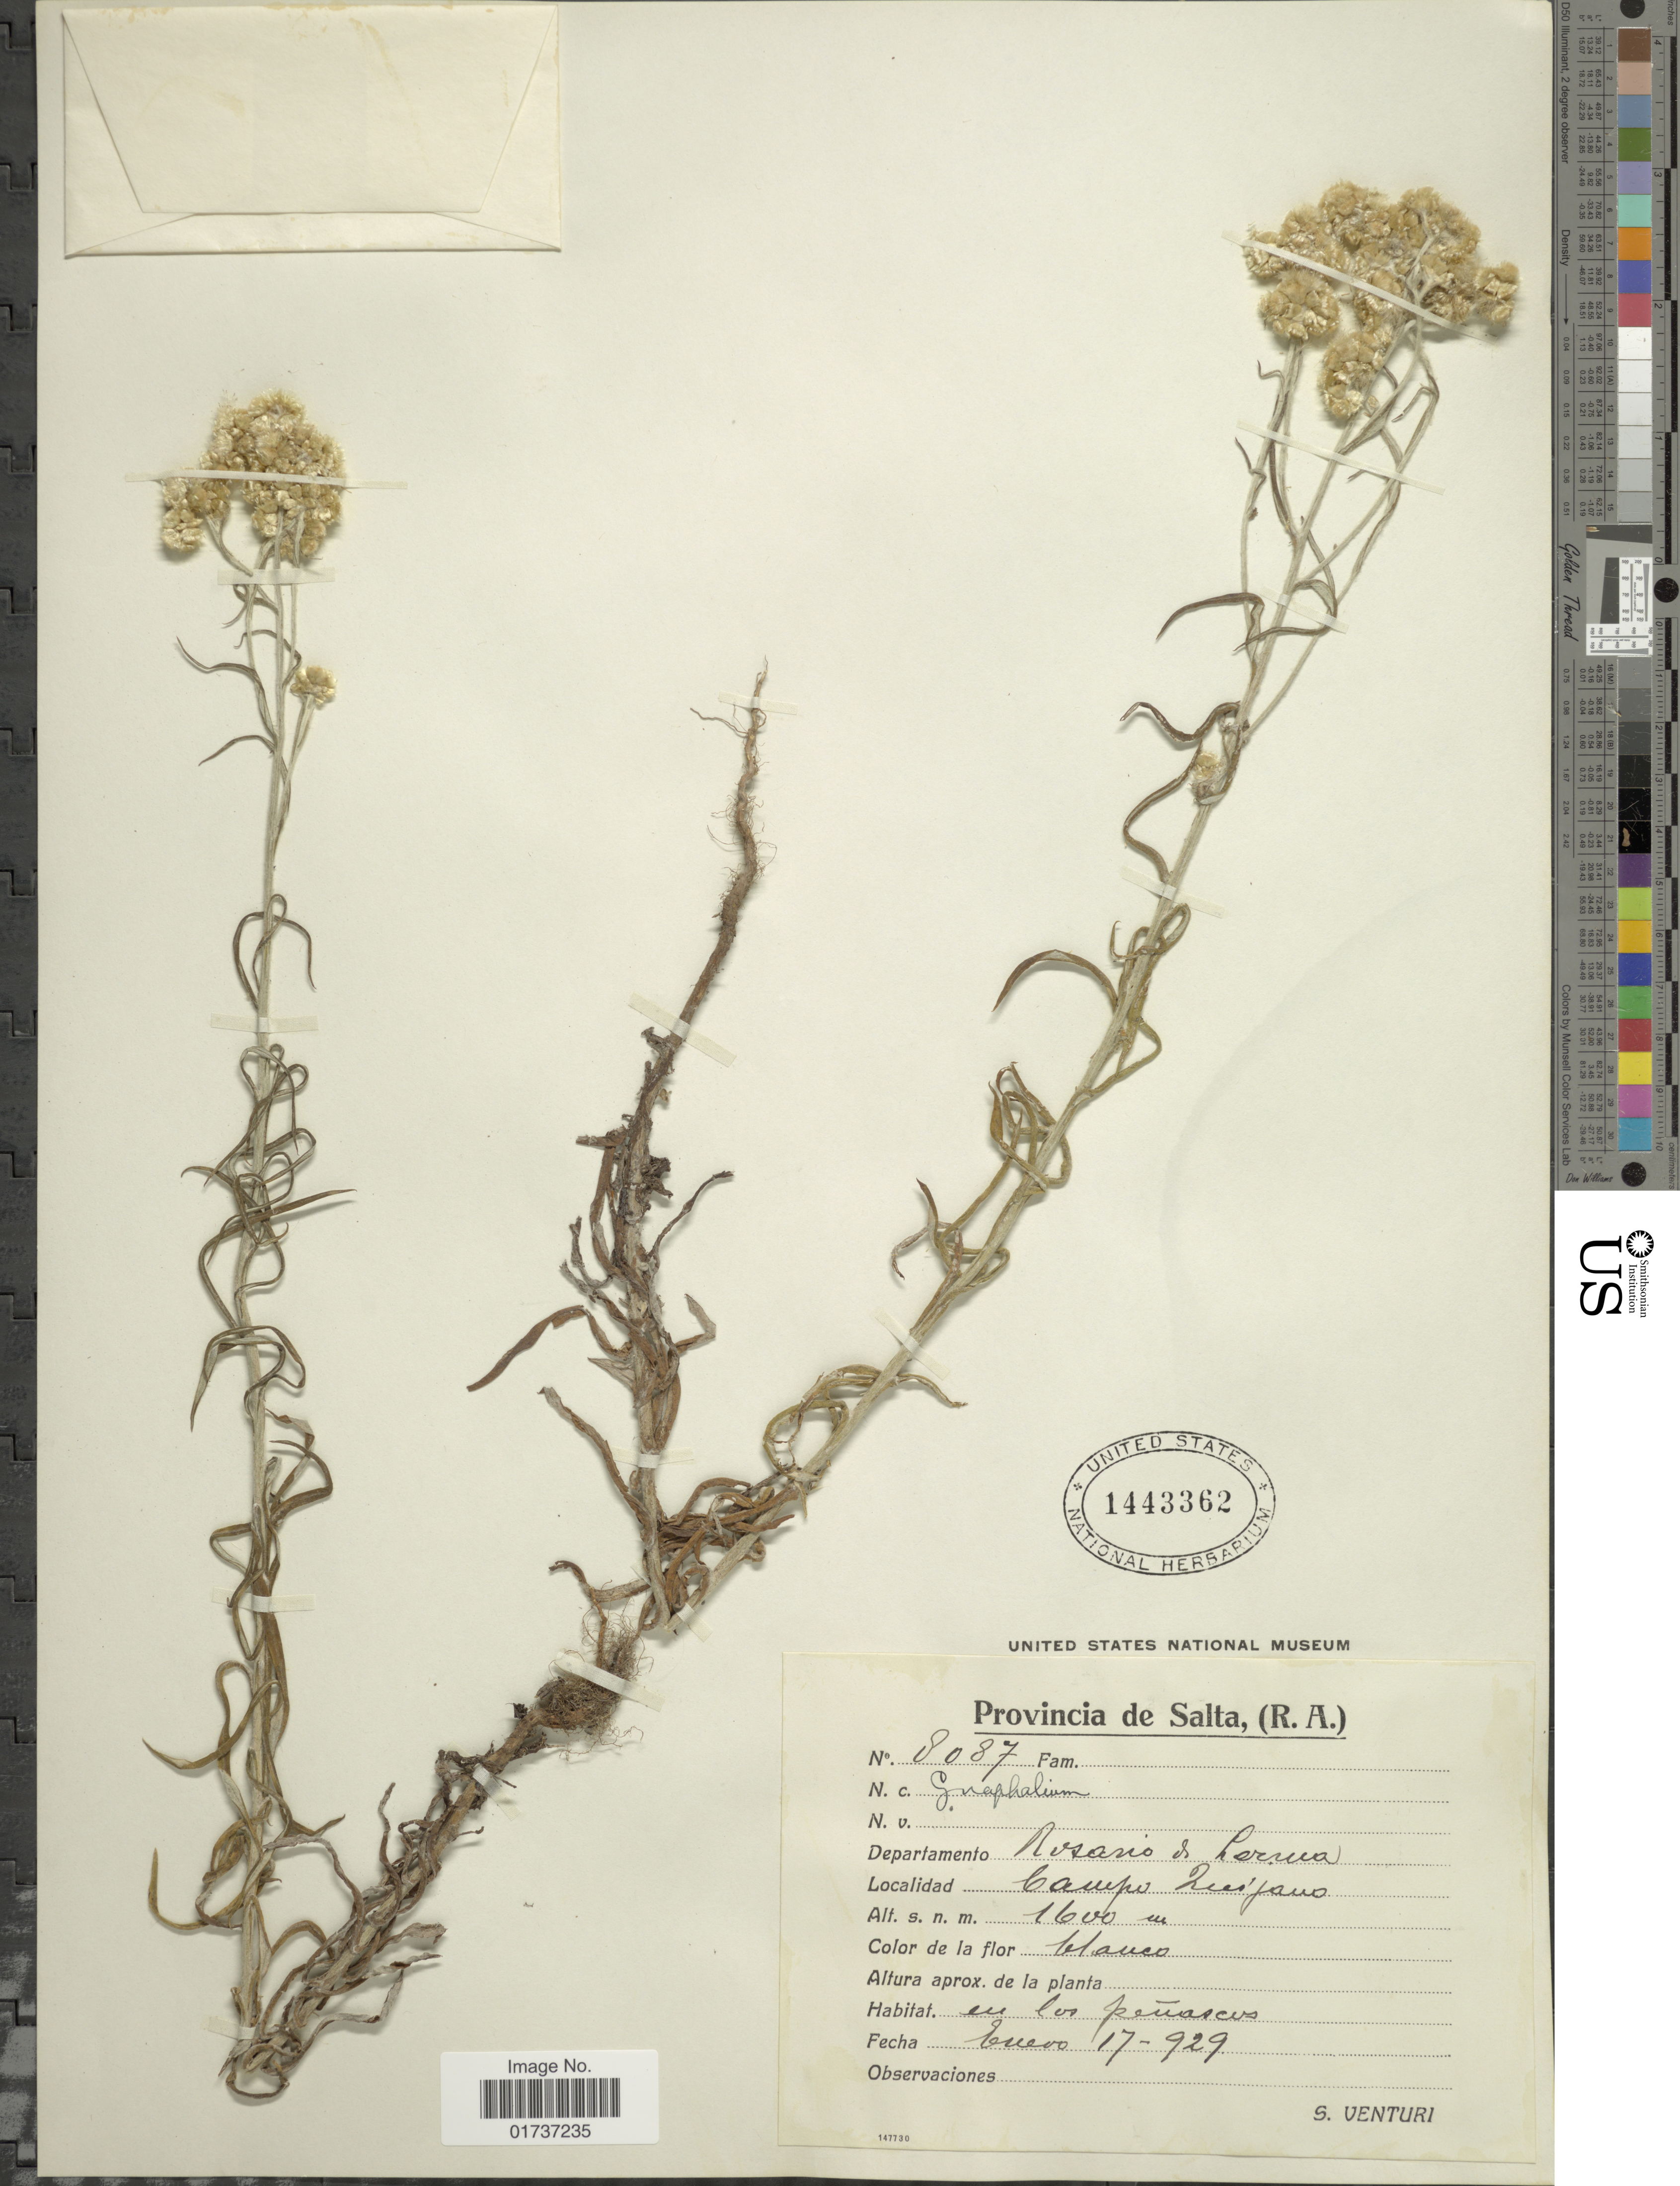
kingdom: Plantae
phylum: Tracheophyta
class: Magnoliopsida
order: Asterales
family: Asteraceae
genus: Gnaphalium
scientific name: Gnaphalium sp.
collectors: S. Venturi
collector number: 8087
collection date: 1929-01-17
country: Argentina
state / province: Salta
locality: (R.A.), Departamento Rosario do Lervia, Campo Quijano.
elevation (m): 1600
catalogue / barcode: US 1443362